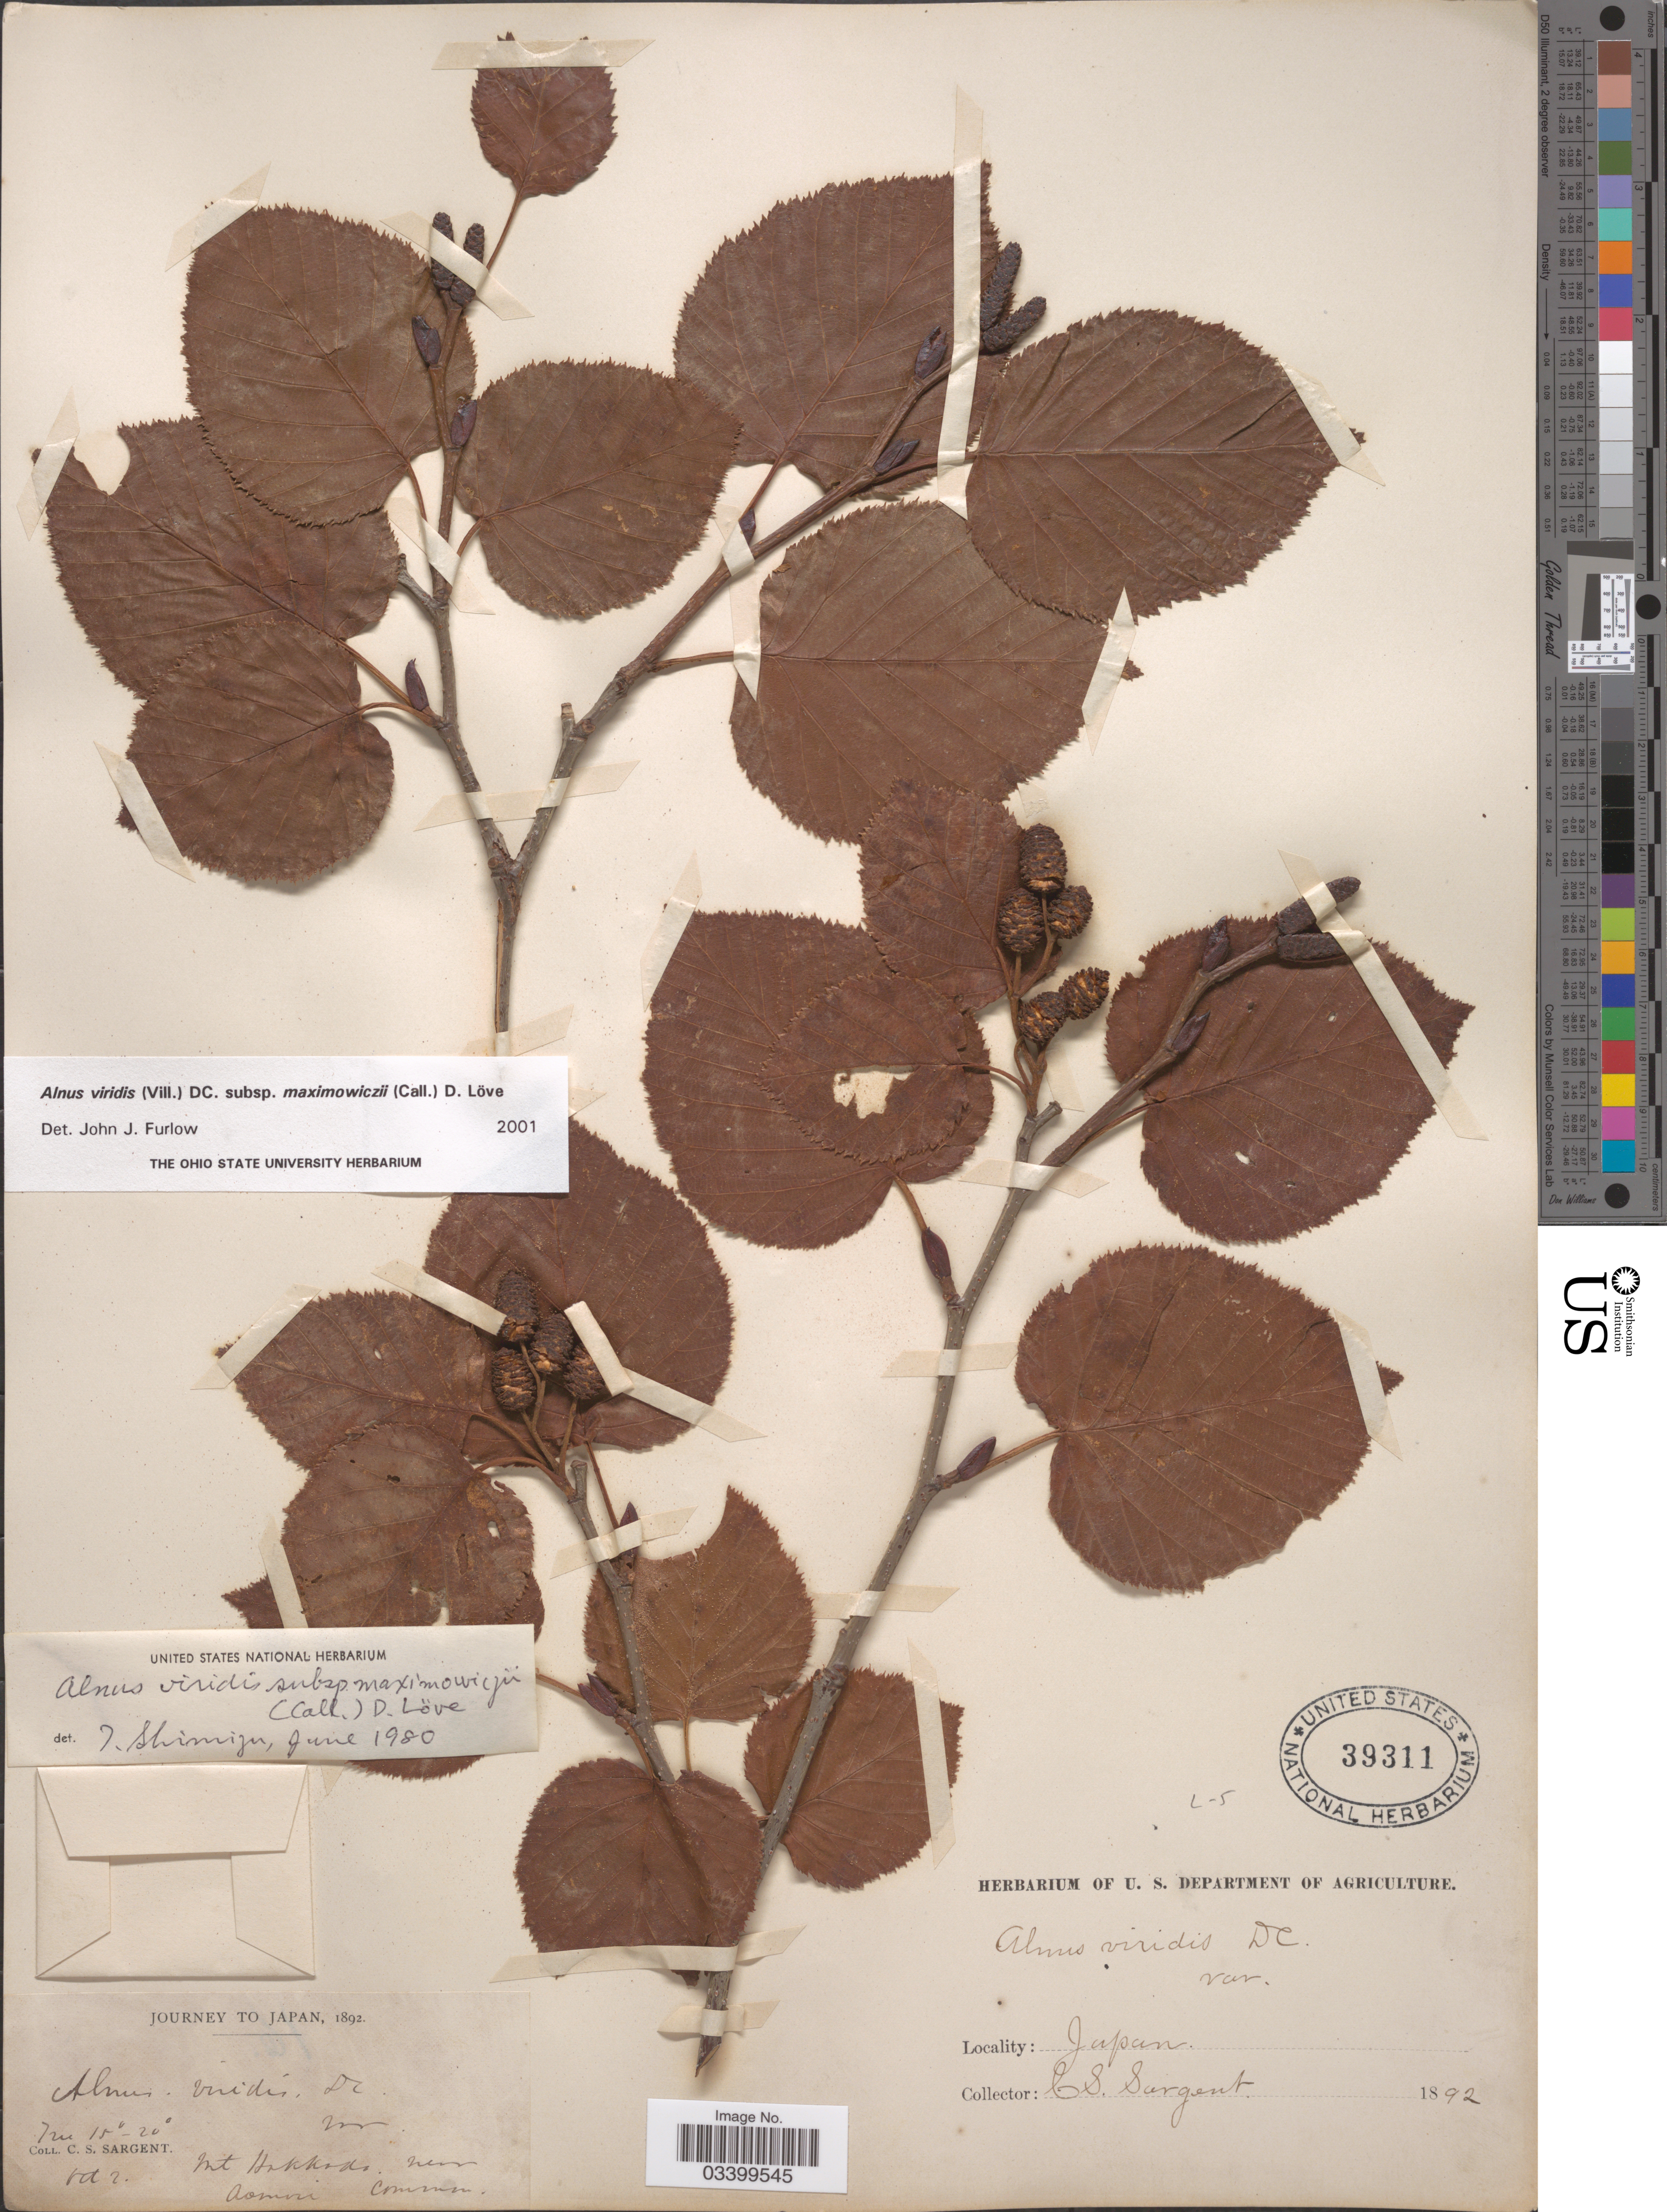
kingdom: Plantae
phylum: Tracheophyta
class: Magnoliopsida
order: Fagales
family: Betulaceae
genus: Alnus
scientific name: Alnus maximowiczii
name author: Callier ex C.K. Schneid.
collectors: C. S. Sargent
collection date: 1892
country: Japan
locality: Mt. Hakkoda near Aomori.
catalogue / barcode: US 39311